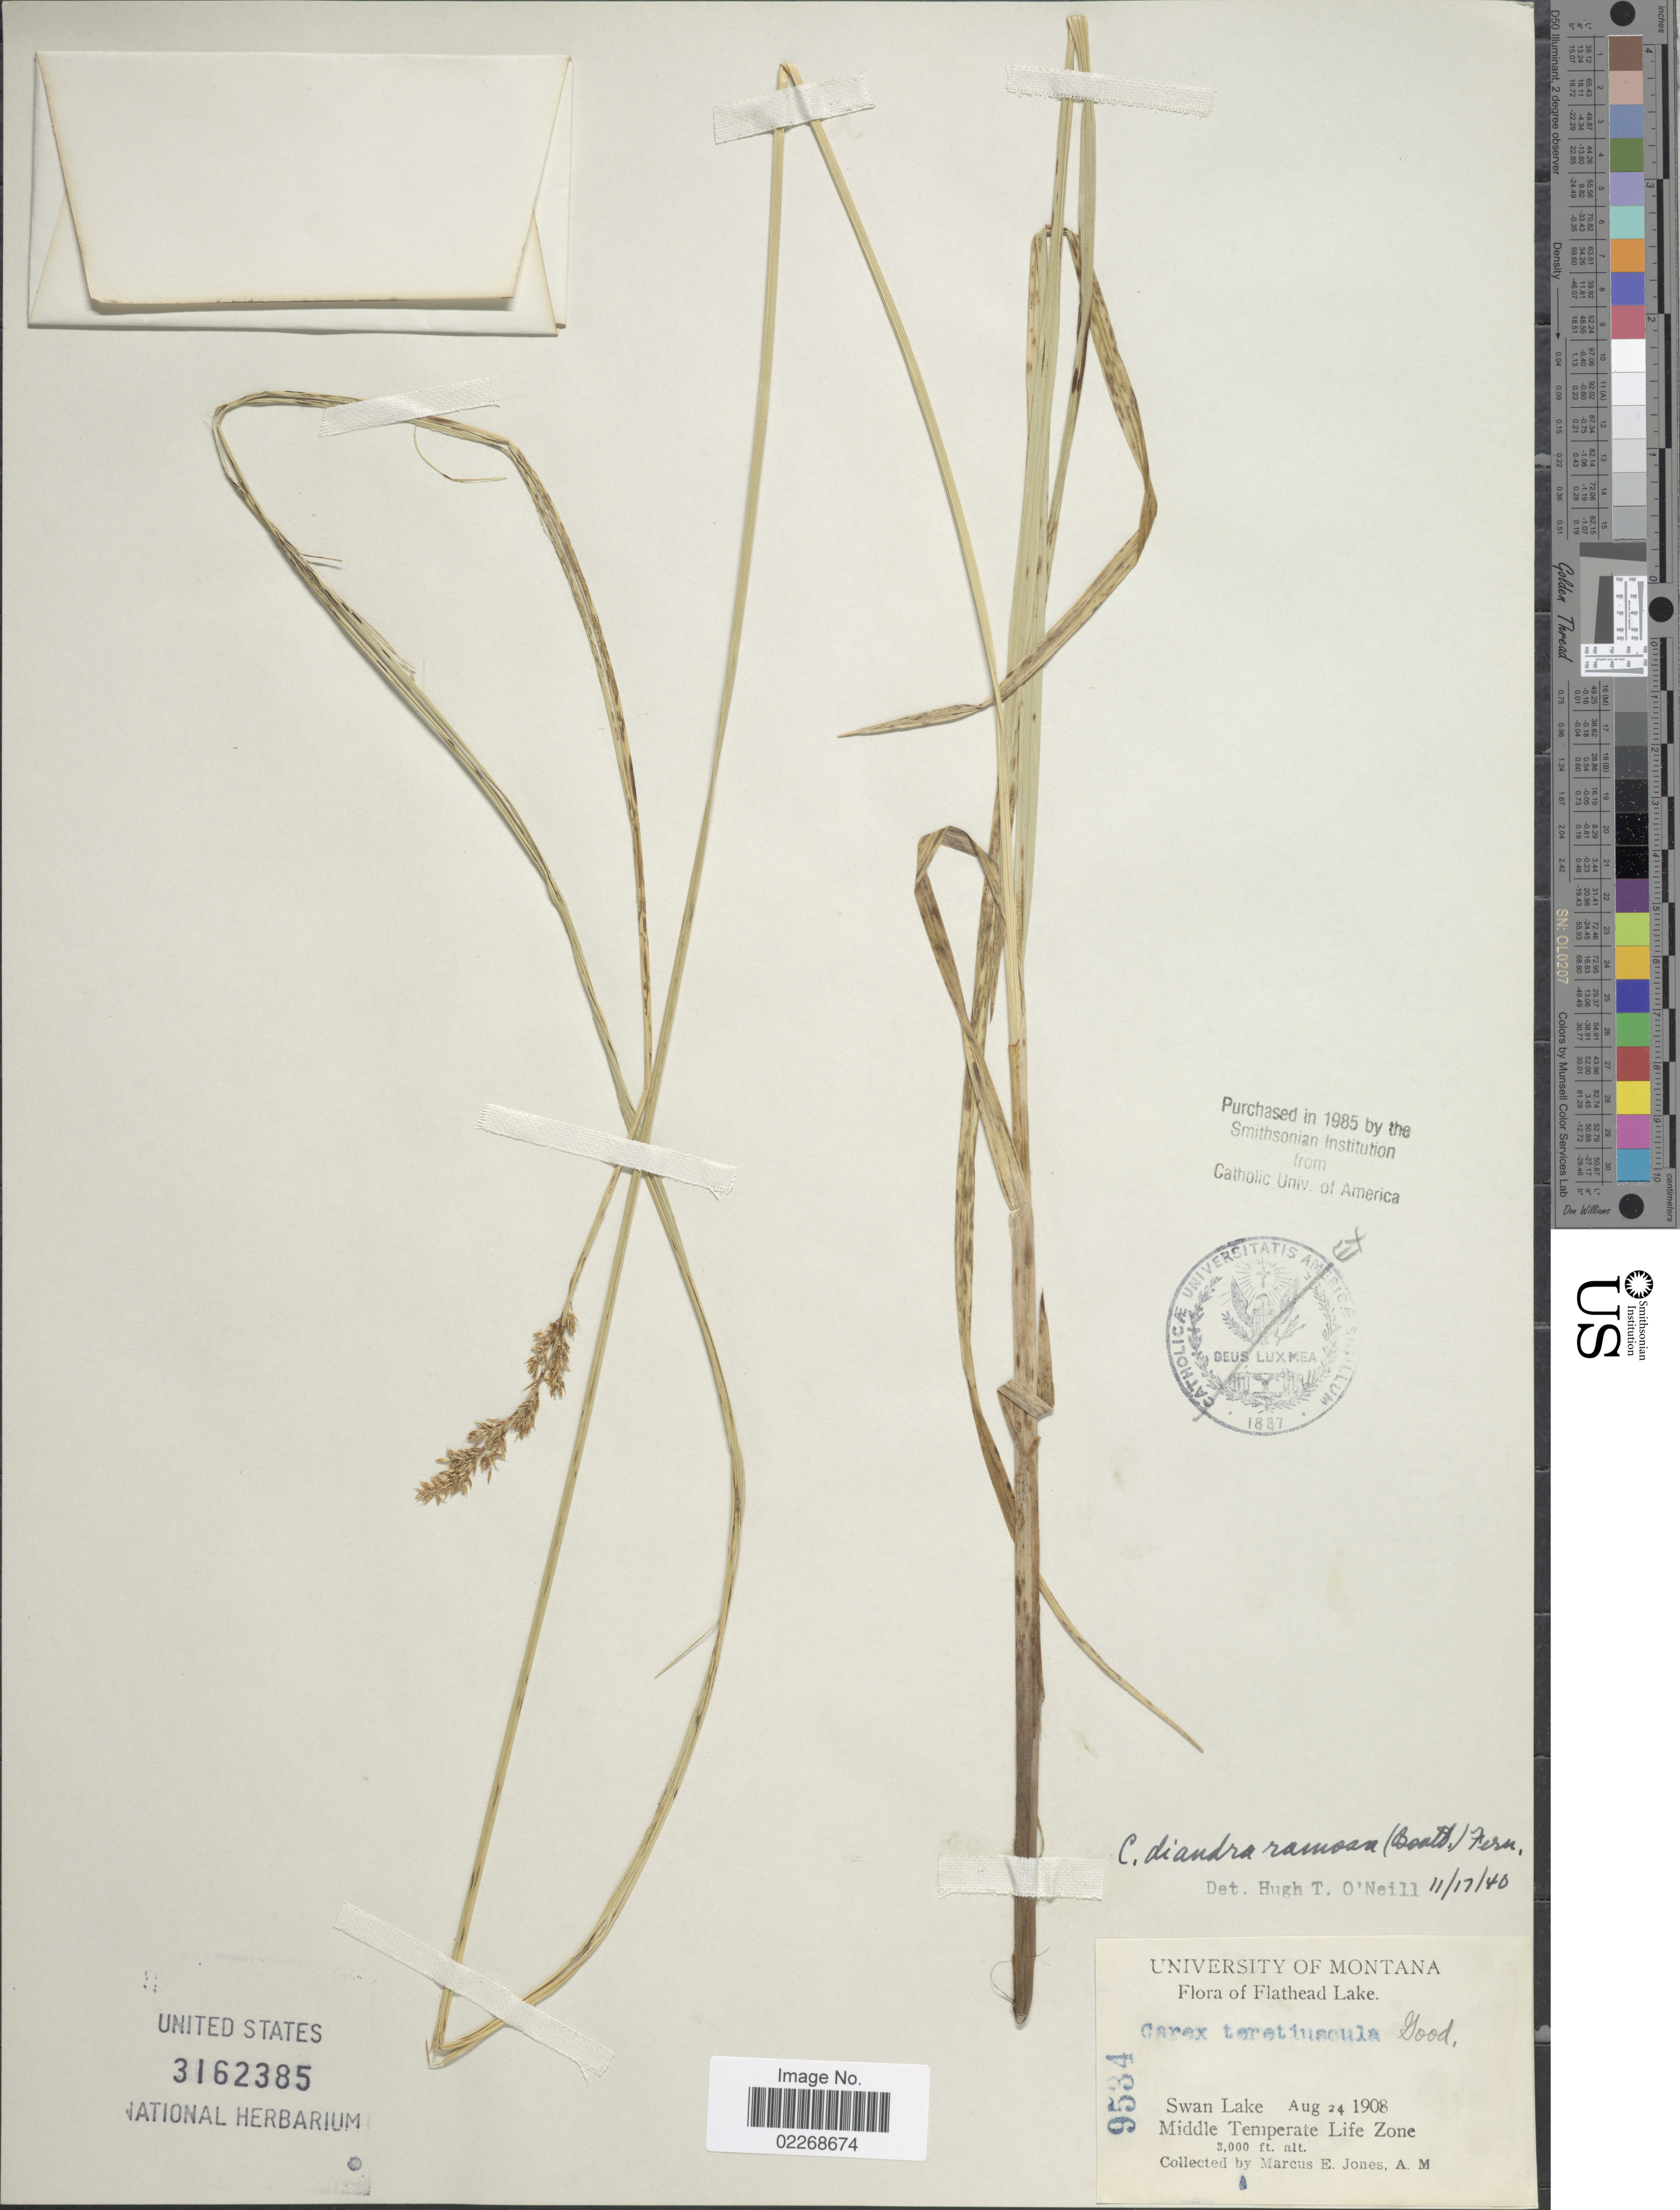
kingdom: Plantae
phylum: Tracheophyta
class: Liliopsida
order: Poales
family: Cyperaceae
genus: Carex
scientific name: Carex diandra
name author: Schrank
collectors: M. E. Jones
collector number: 9534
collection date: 1908-08-24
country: United States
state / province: Montana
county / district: Lake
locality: Flathead Lake. Middle Temperate Life Zone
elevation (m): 914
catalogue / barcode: US 3162385